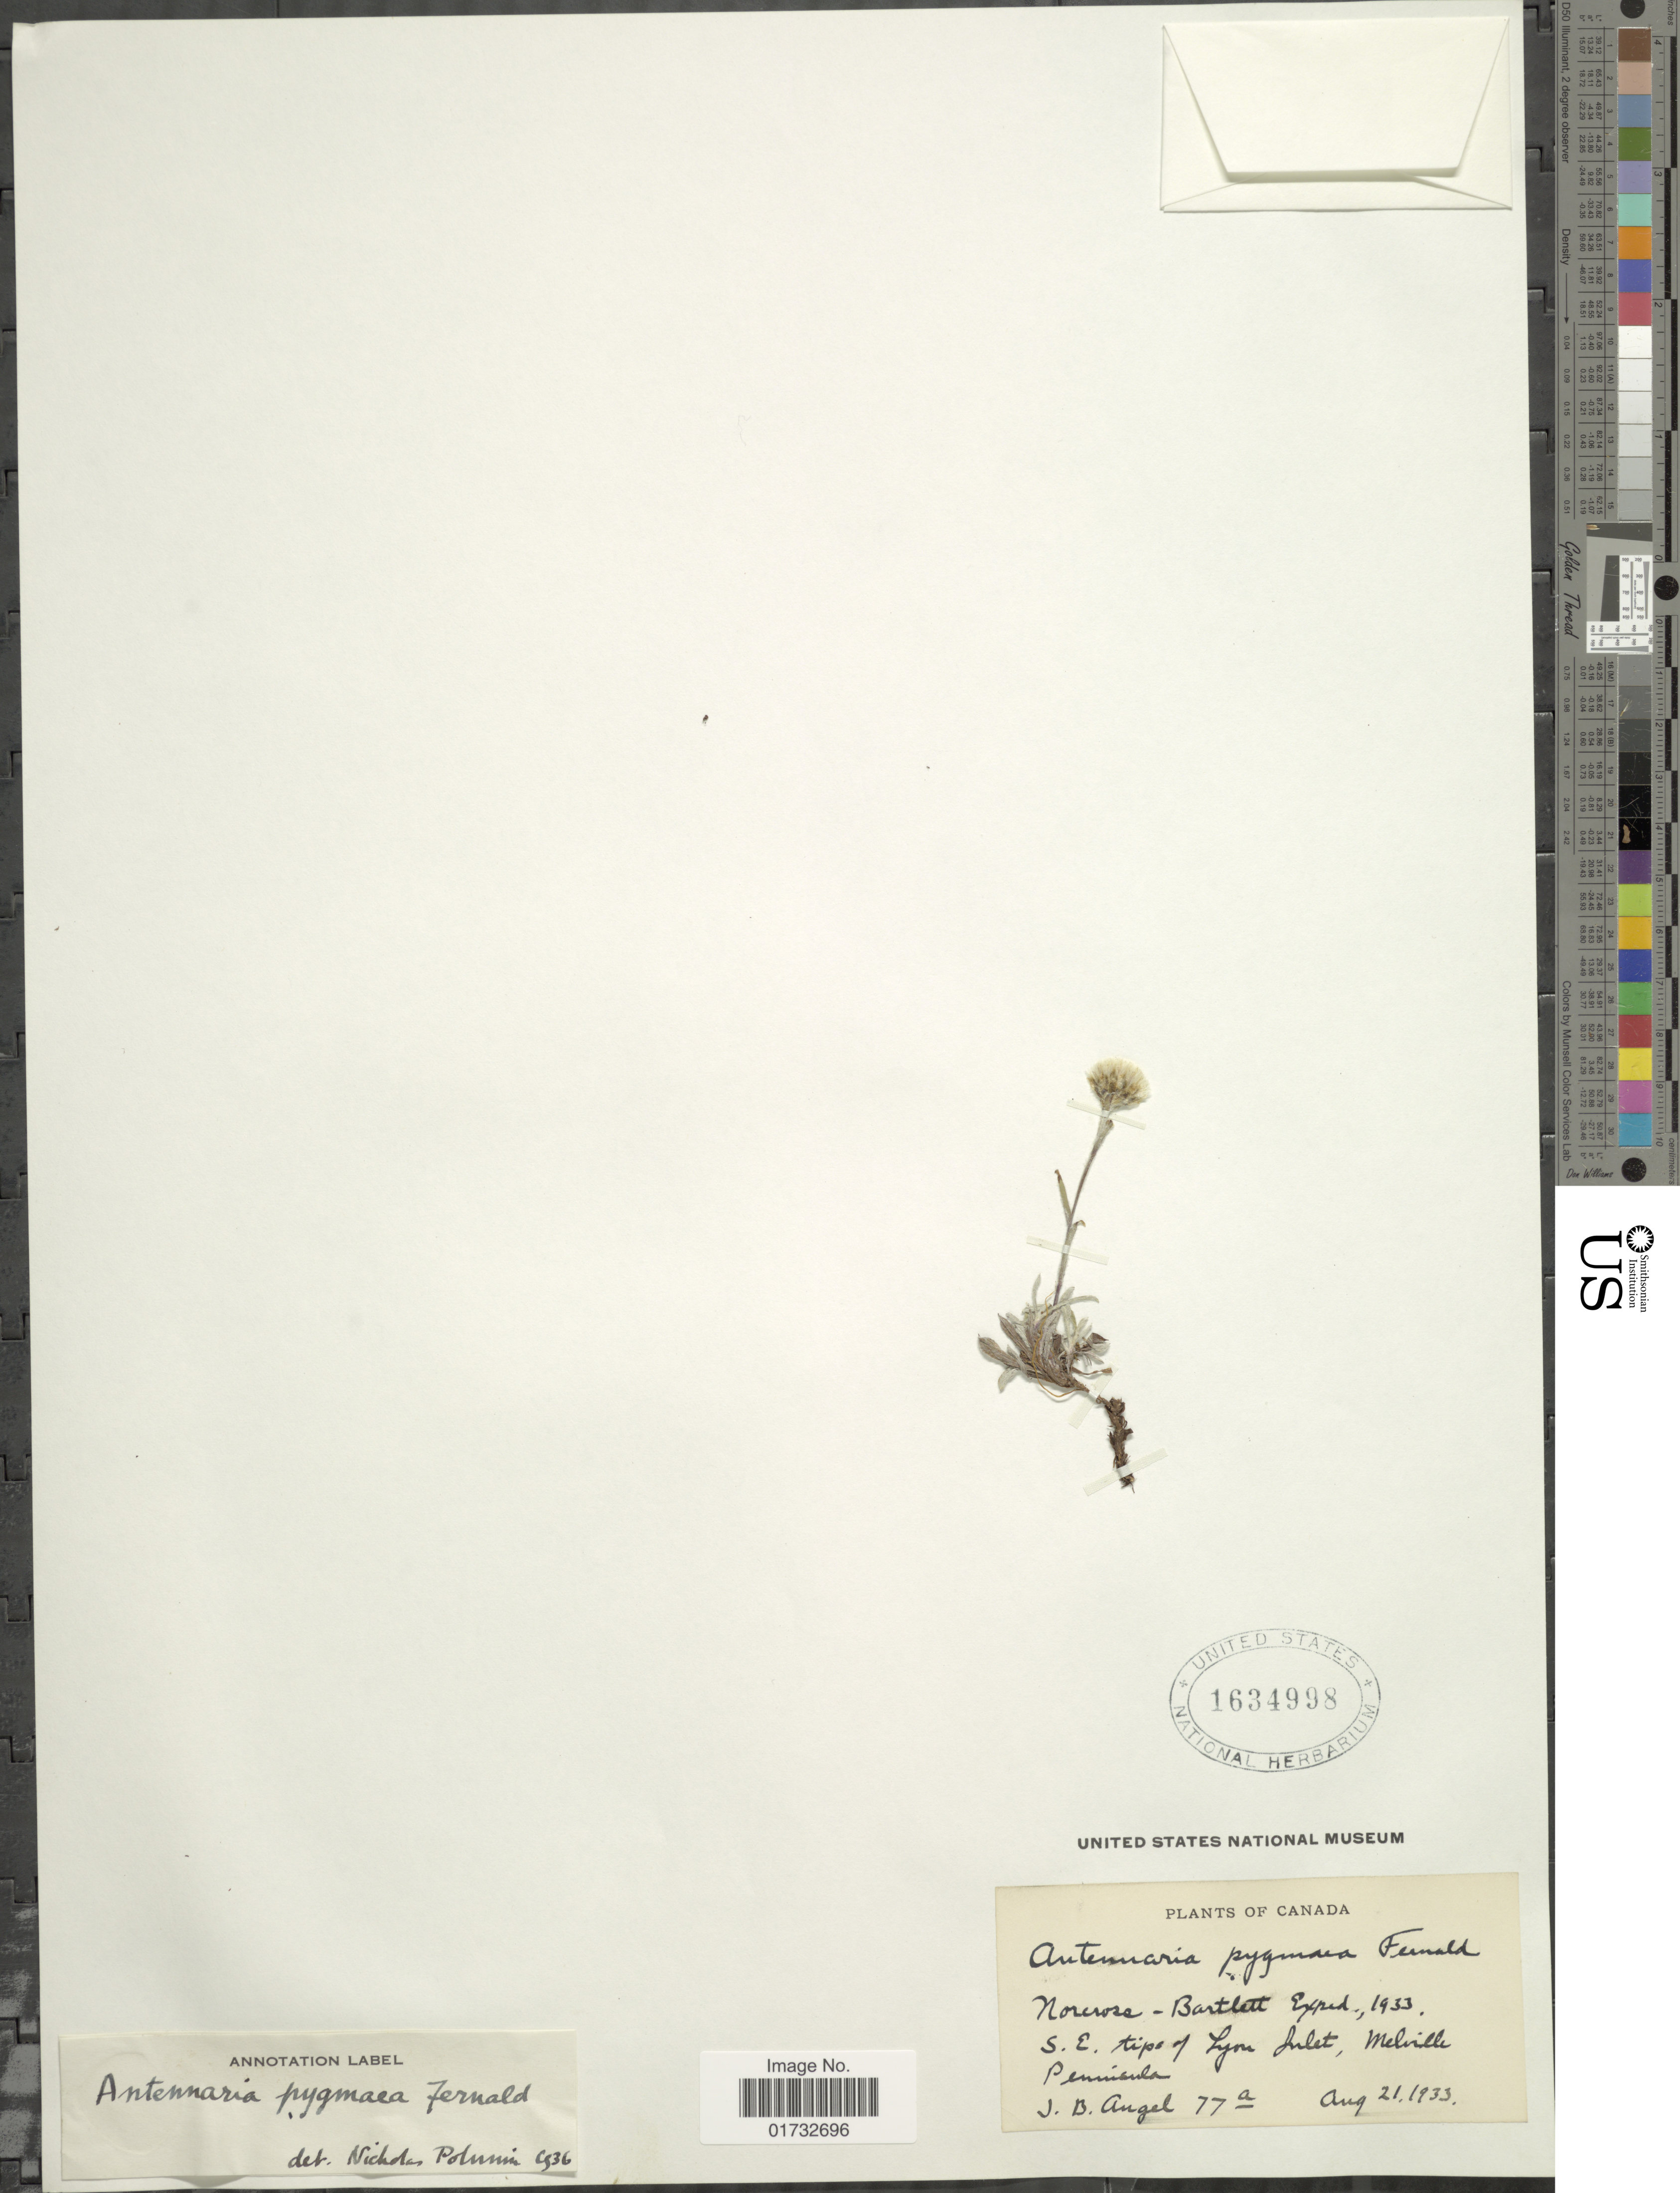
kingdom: Plantae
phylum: Tracheophyta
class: Magnoliopsida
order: Asterales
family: Asteraceae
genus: Antennaria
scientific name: Antennaria pygmaea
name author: Fernald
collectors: J. Angel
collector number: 77a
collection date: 1933-08-21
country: Canada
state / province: Nunavut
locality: S.E. tips of Lyon Inlet, Melville Peninsula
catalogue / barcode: US 1634998